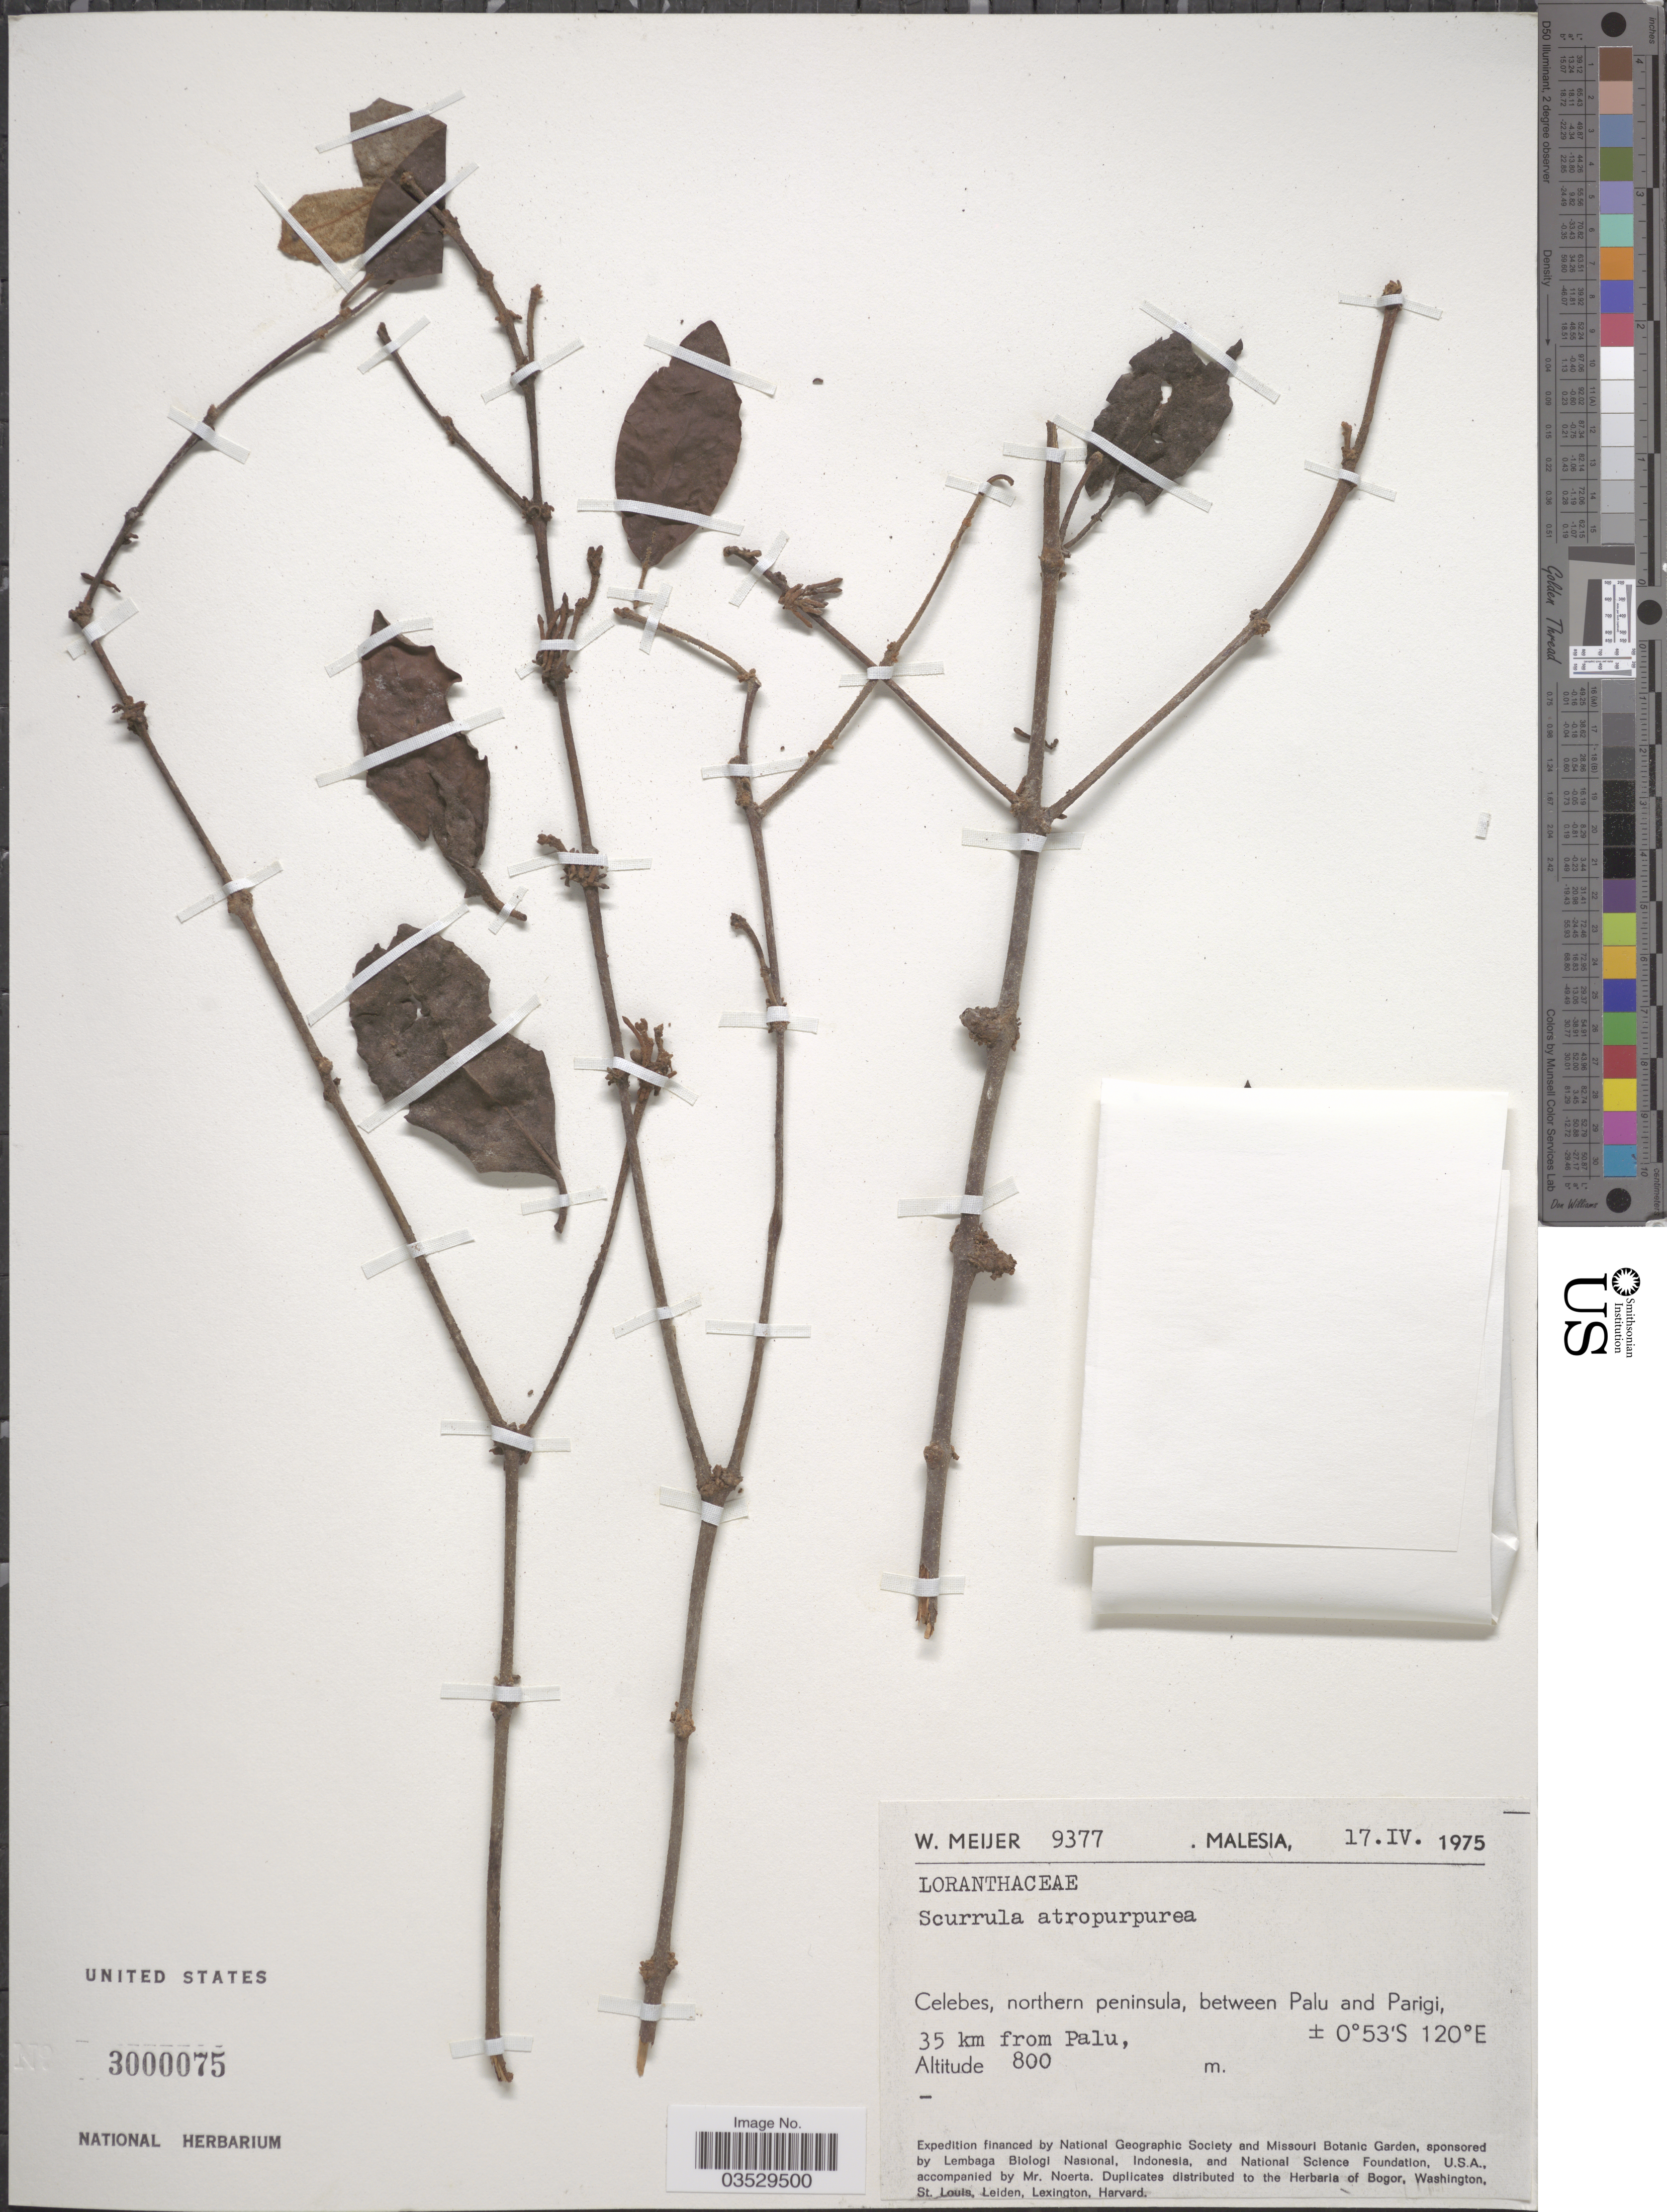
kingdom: Plantae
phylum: Tracheophyta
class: Magnoliopsida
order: Santalales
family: Loranthaceae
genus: Scurrula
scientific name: Scurrula atropurpurea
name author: (Blume) Danser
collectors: W. Meijer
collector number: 9377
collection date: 1975-04-17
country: Malaysia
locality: Celebes, northern peninsula, between Palu and Parigi. 35 km from Palu.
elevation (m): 800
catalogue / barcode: US 3000075